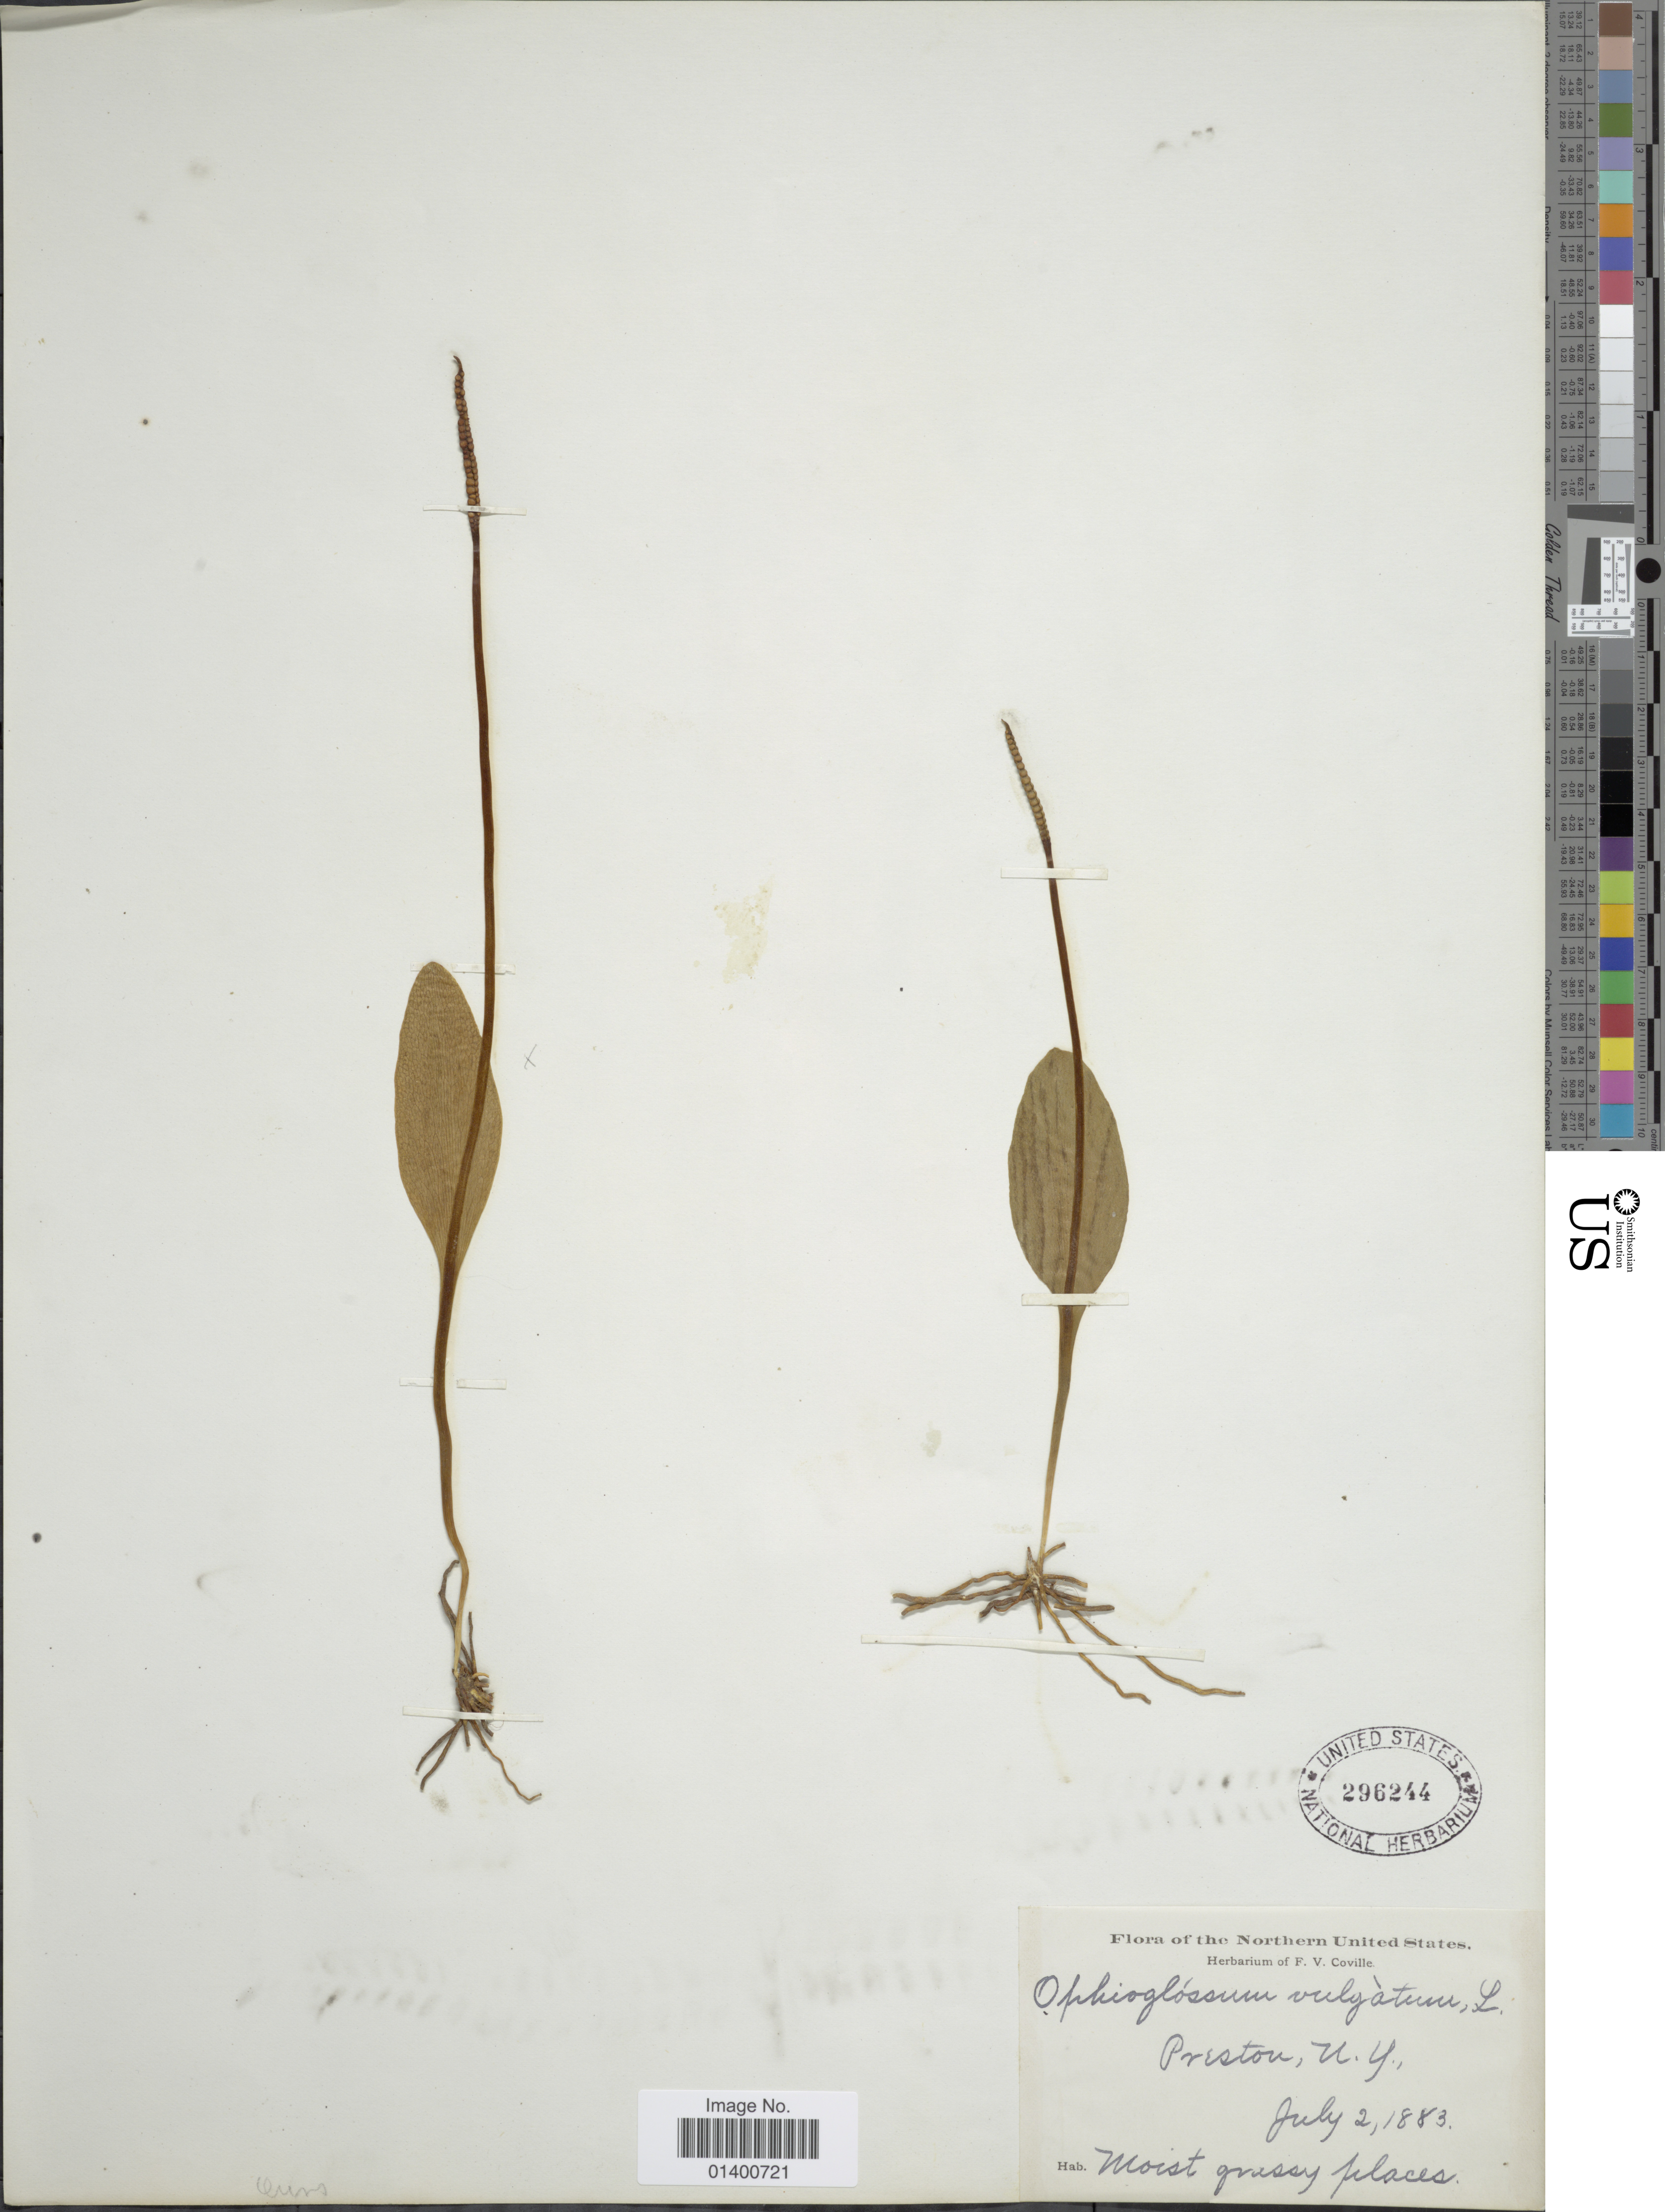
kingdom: Plantae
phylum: Tracheophyta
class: Polypodiopsida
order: Ophioglossales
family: Ophioglossaceae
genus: Ophioglossum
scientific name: Ophioglossum vulgatum var. pseudopodum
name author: (S.F. Blake) Farw.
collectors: ex herb. F. V. Coville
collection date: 1883-07-02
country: United States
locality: Northern United States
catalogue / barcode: US 296244